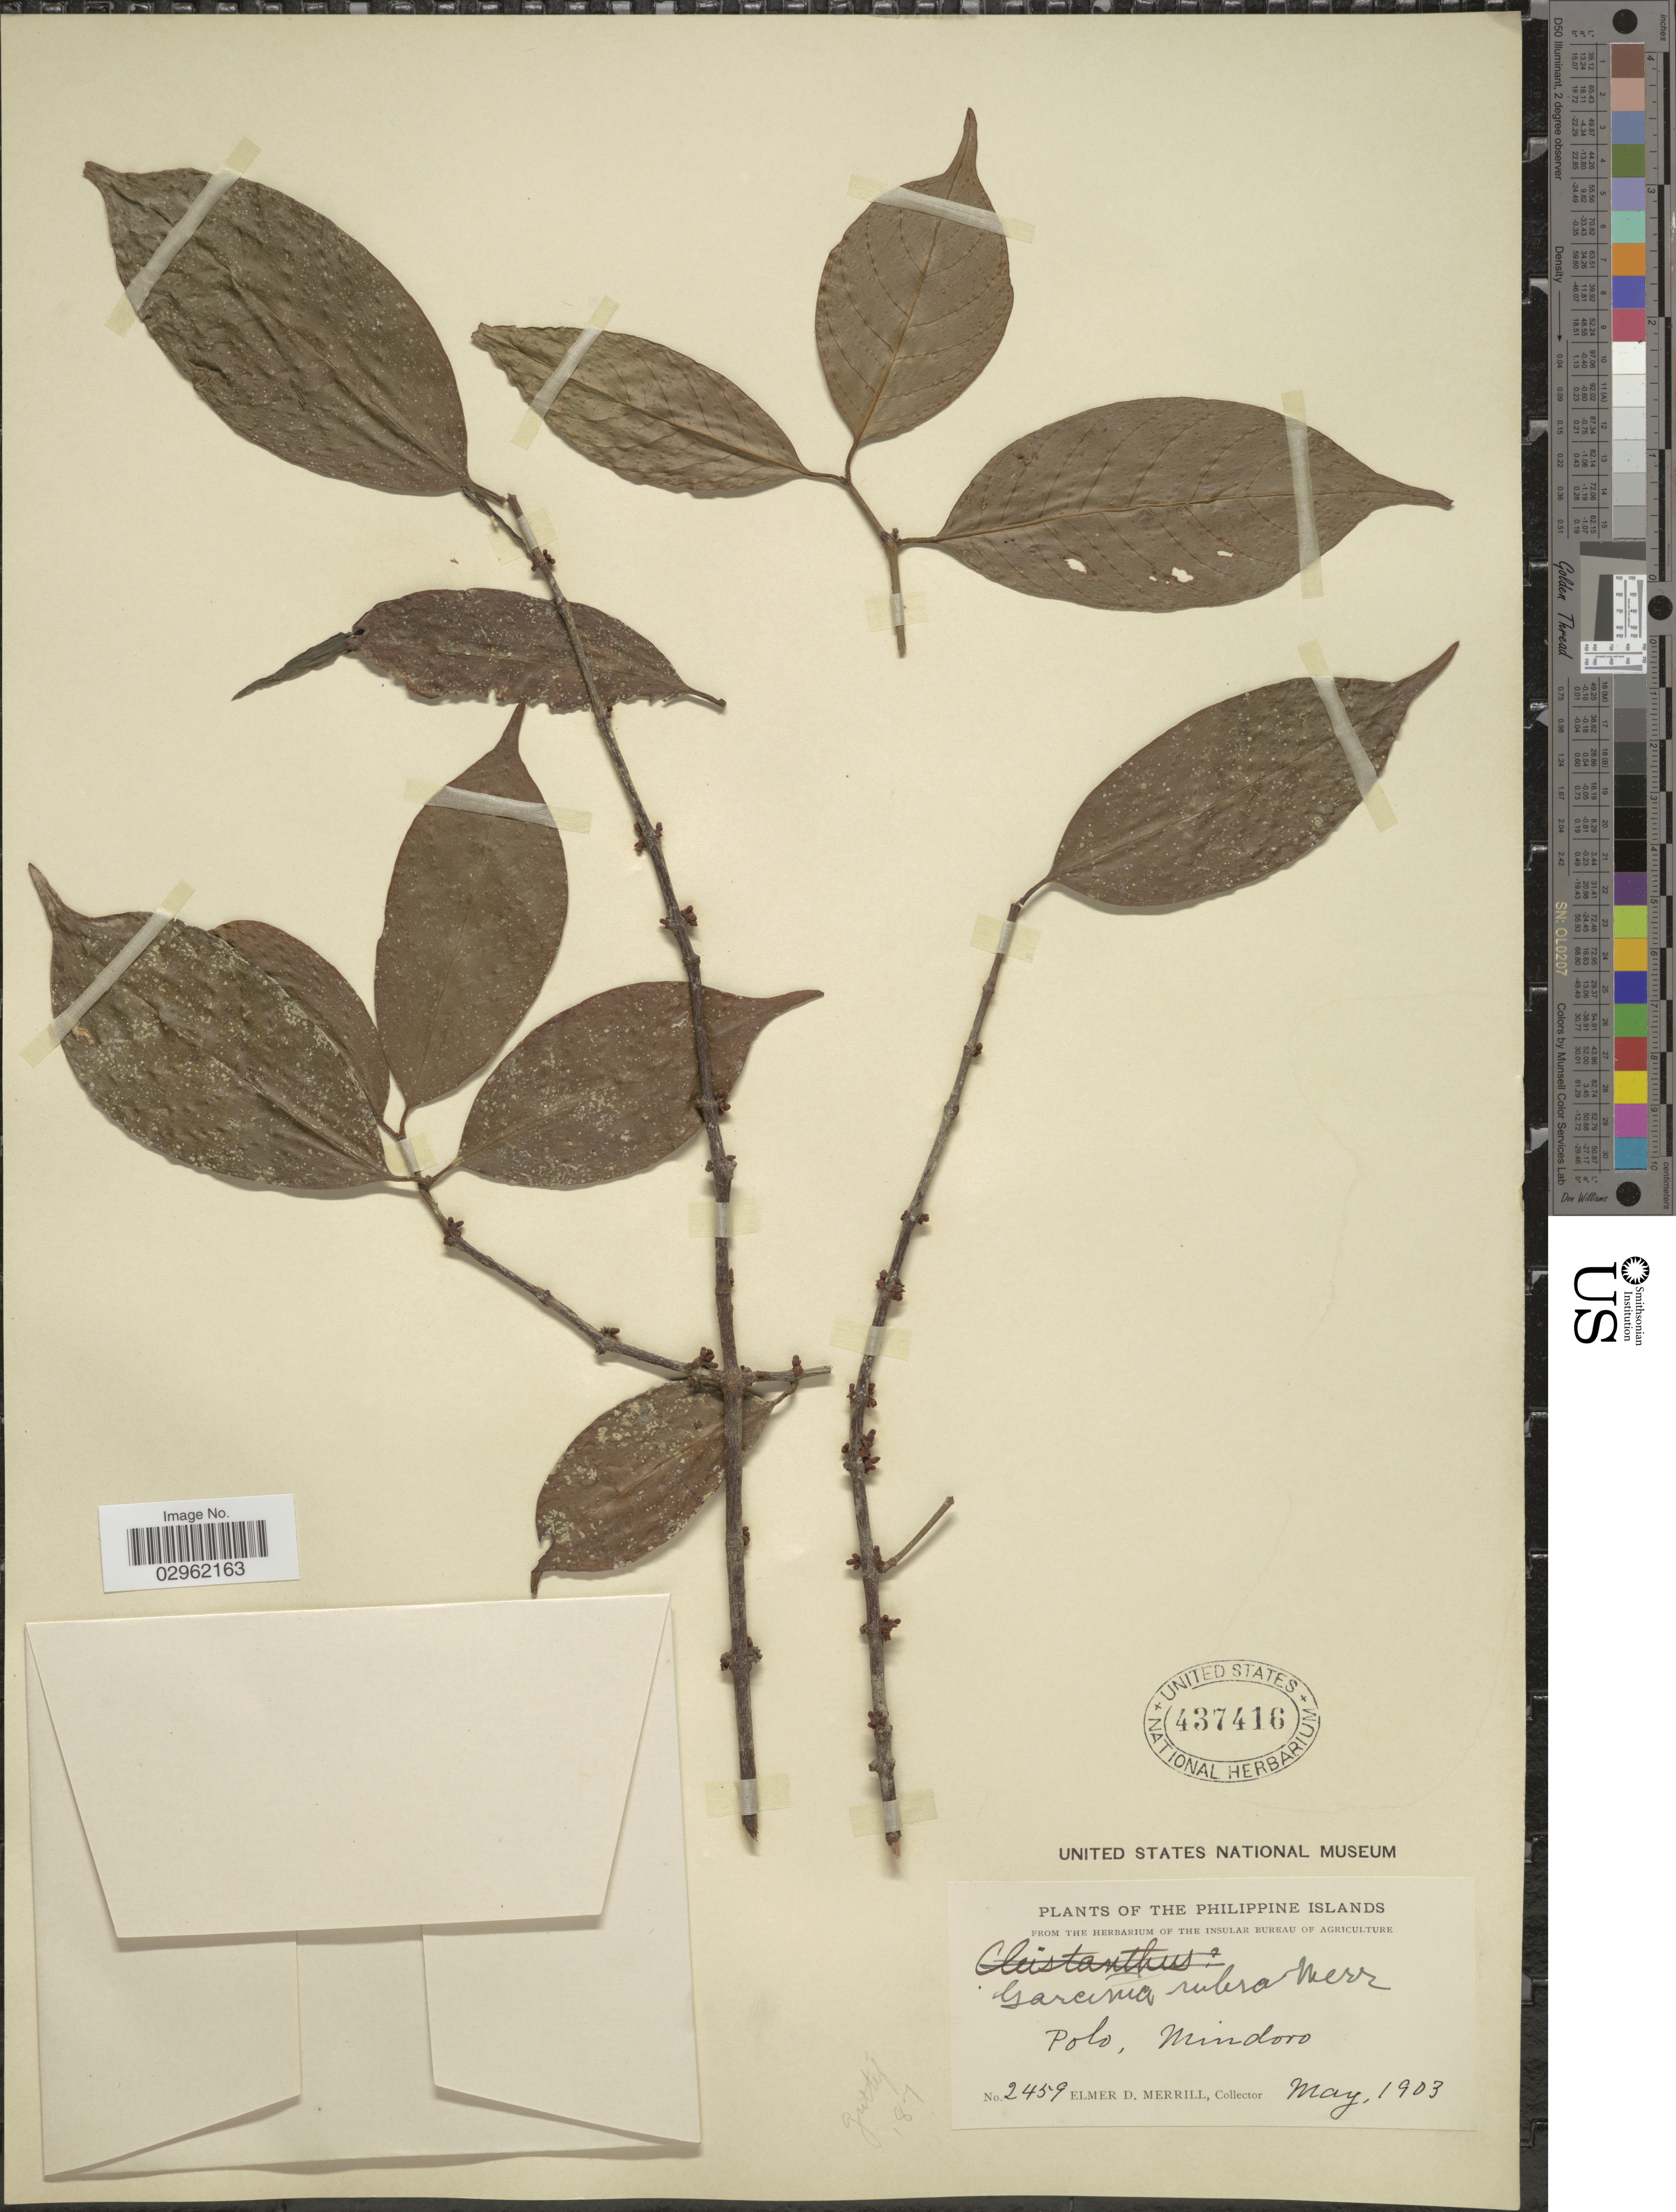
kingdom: Plantae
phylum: Tracheophyta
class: Magnoliopsida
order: Malpighiales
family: Clusiaceae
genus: Garcinia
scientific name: Garcinia rubra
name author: Merr.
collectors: E. D. Merrill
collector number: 2459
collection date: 1903-05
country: Philippines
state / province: Mimaropa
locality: Polo, Mindoro.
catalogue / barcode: US 437416